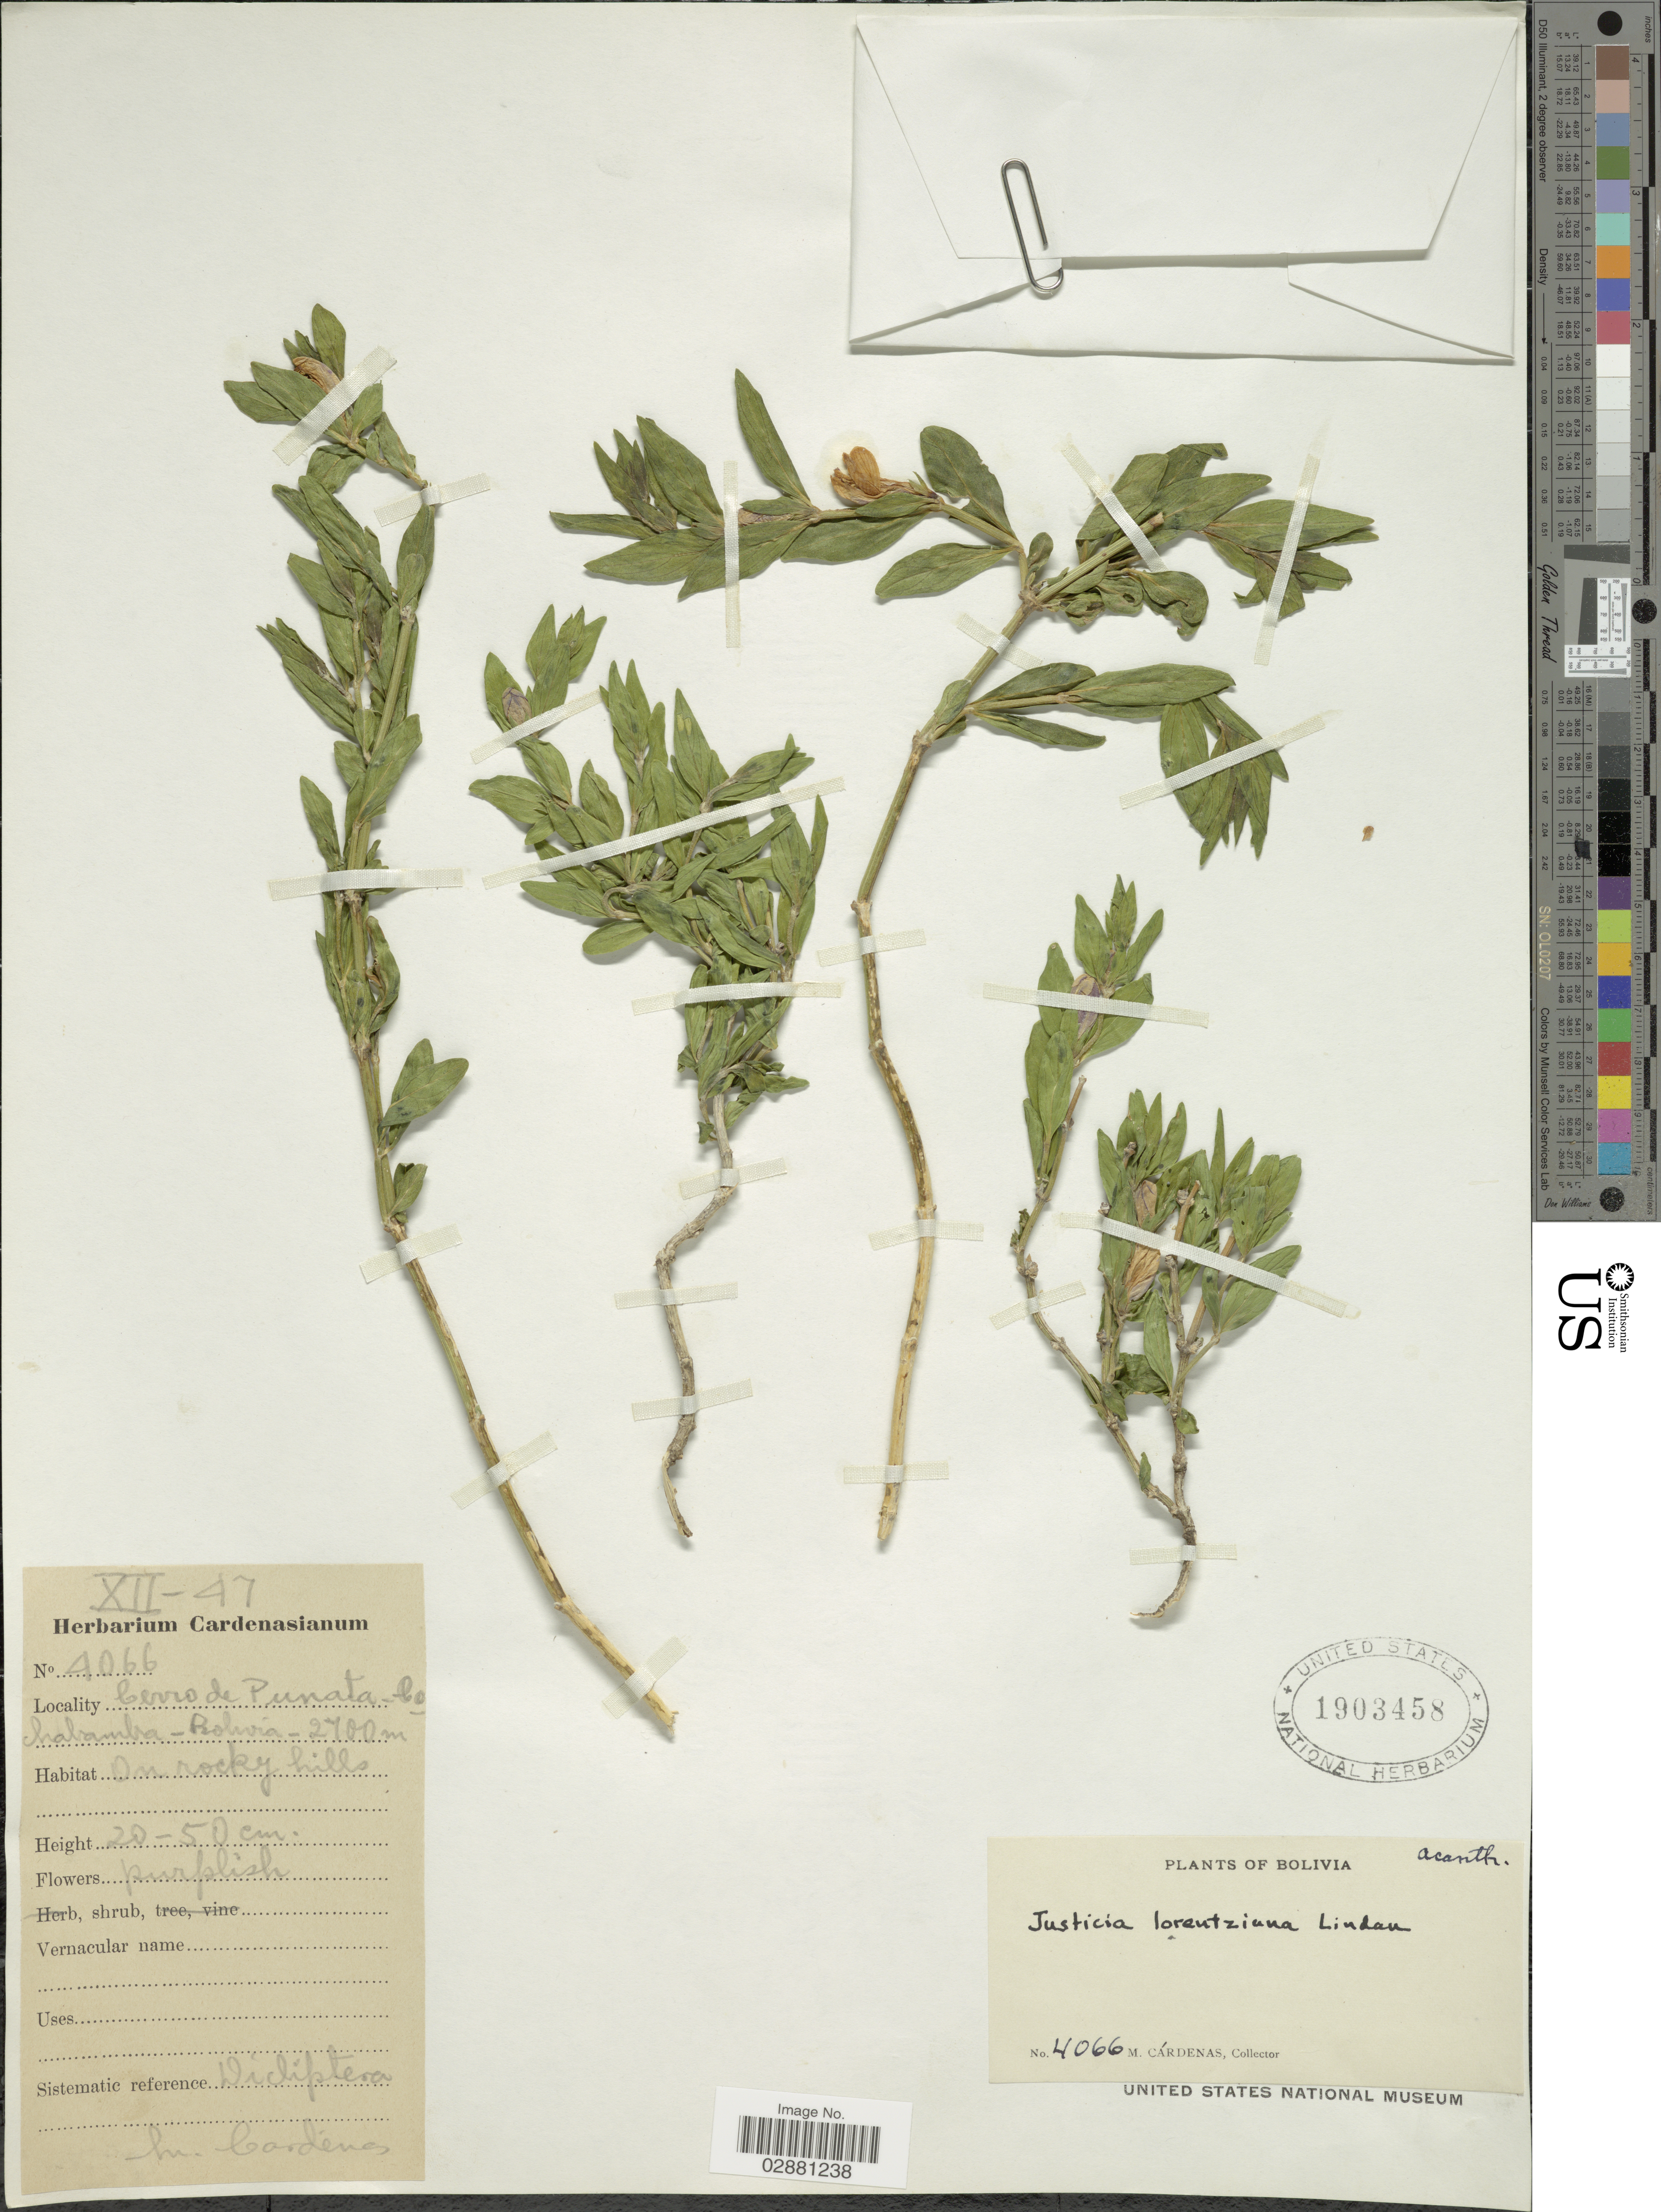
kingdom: Plantae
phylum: Tracheophyta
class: Magnoliopsida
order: Lamiales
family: Acanthaceae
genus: Justicia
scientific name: Justicia tweediana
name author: (Nees) Griseb.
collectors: M. Cárdenas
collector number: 4066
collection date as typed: Transcribed d/m/y: /12/47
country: Bolivia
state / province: Cochabamba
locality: Cerro de Punata - Cochabamba, Bolivia.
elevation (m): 2700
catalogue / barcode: US 1903458